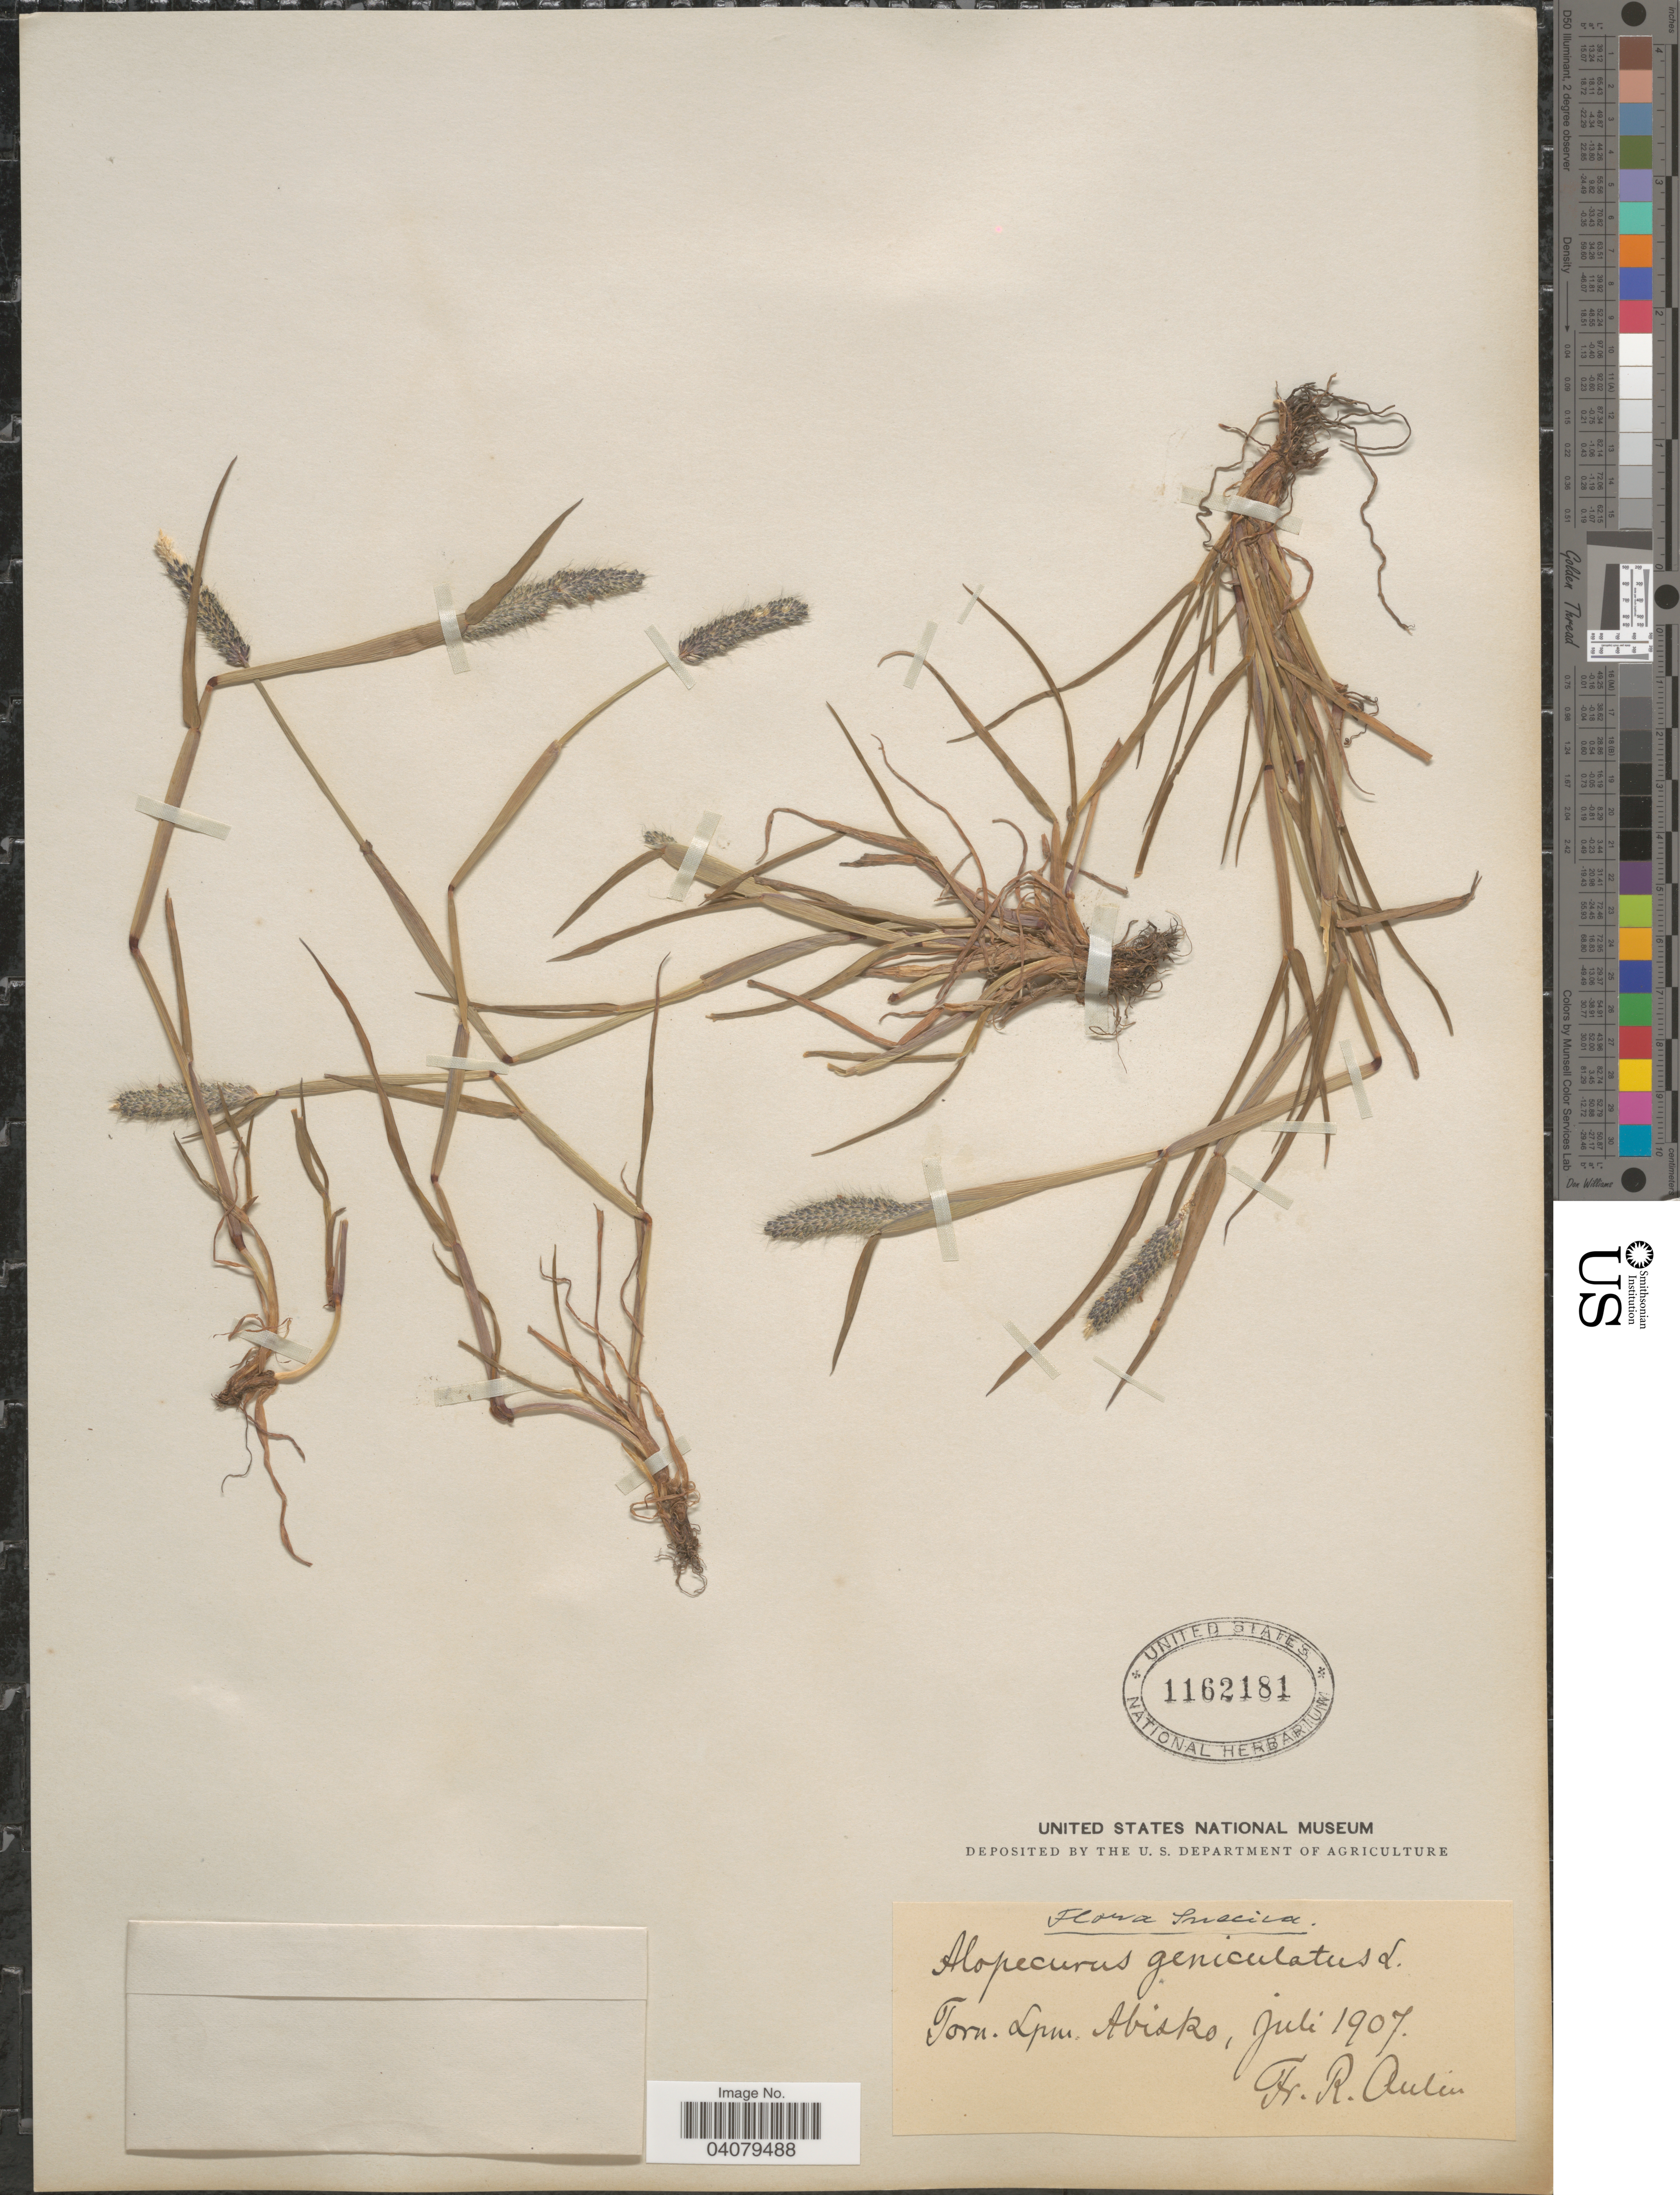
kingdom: Plantae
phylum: Tracheophyta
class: Liliopsida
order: Poales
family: Poaceae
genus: Alopecurus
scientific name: Alopecurus geniculatus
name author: L.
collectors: R. Aulin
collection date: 1907-07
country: Sweden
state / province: Norrbotten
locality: Suecica. Torn. Lpm. Abisko.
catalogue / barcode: US 1162181